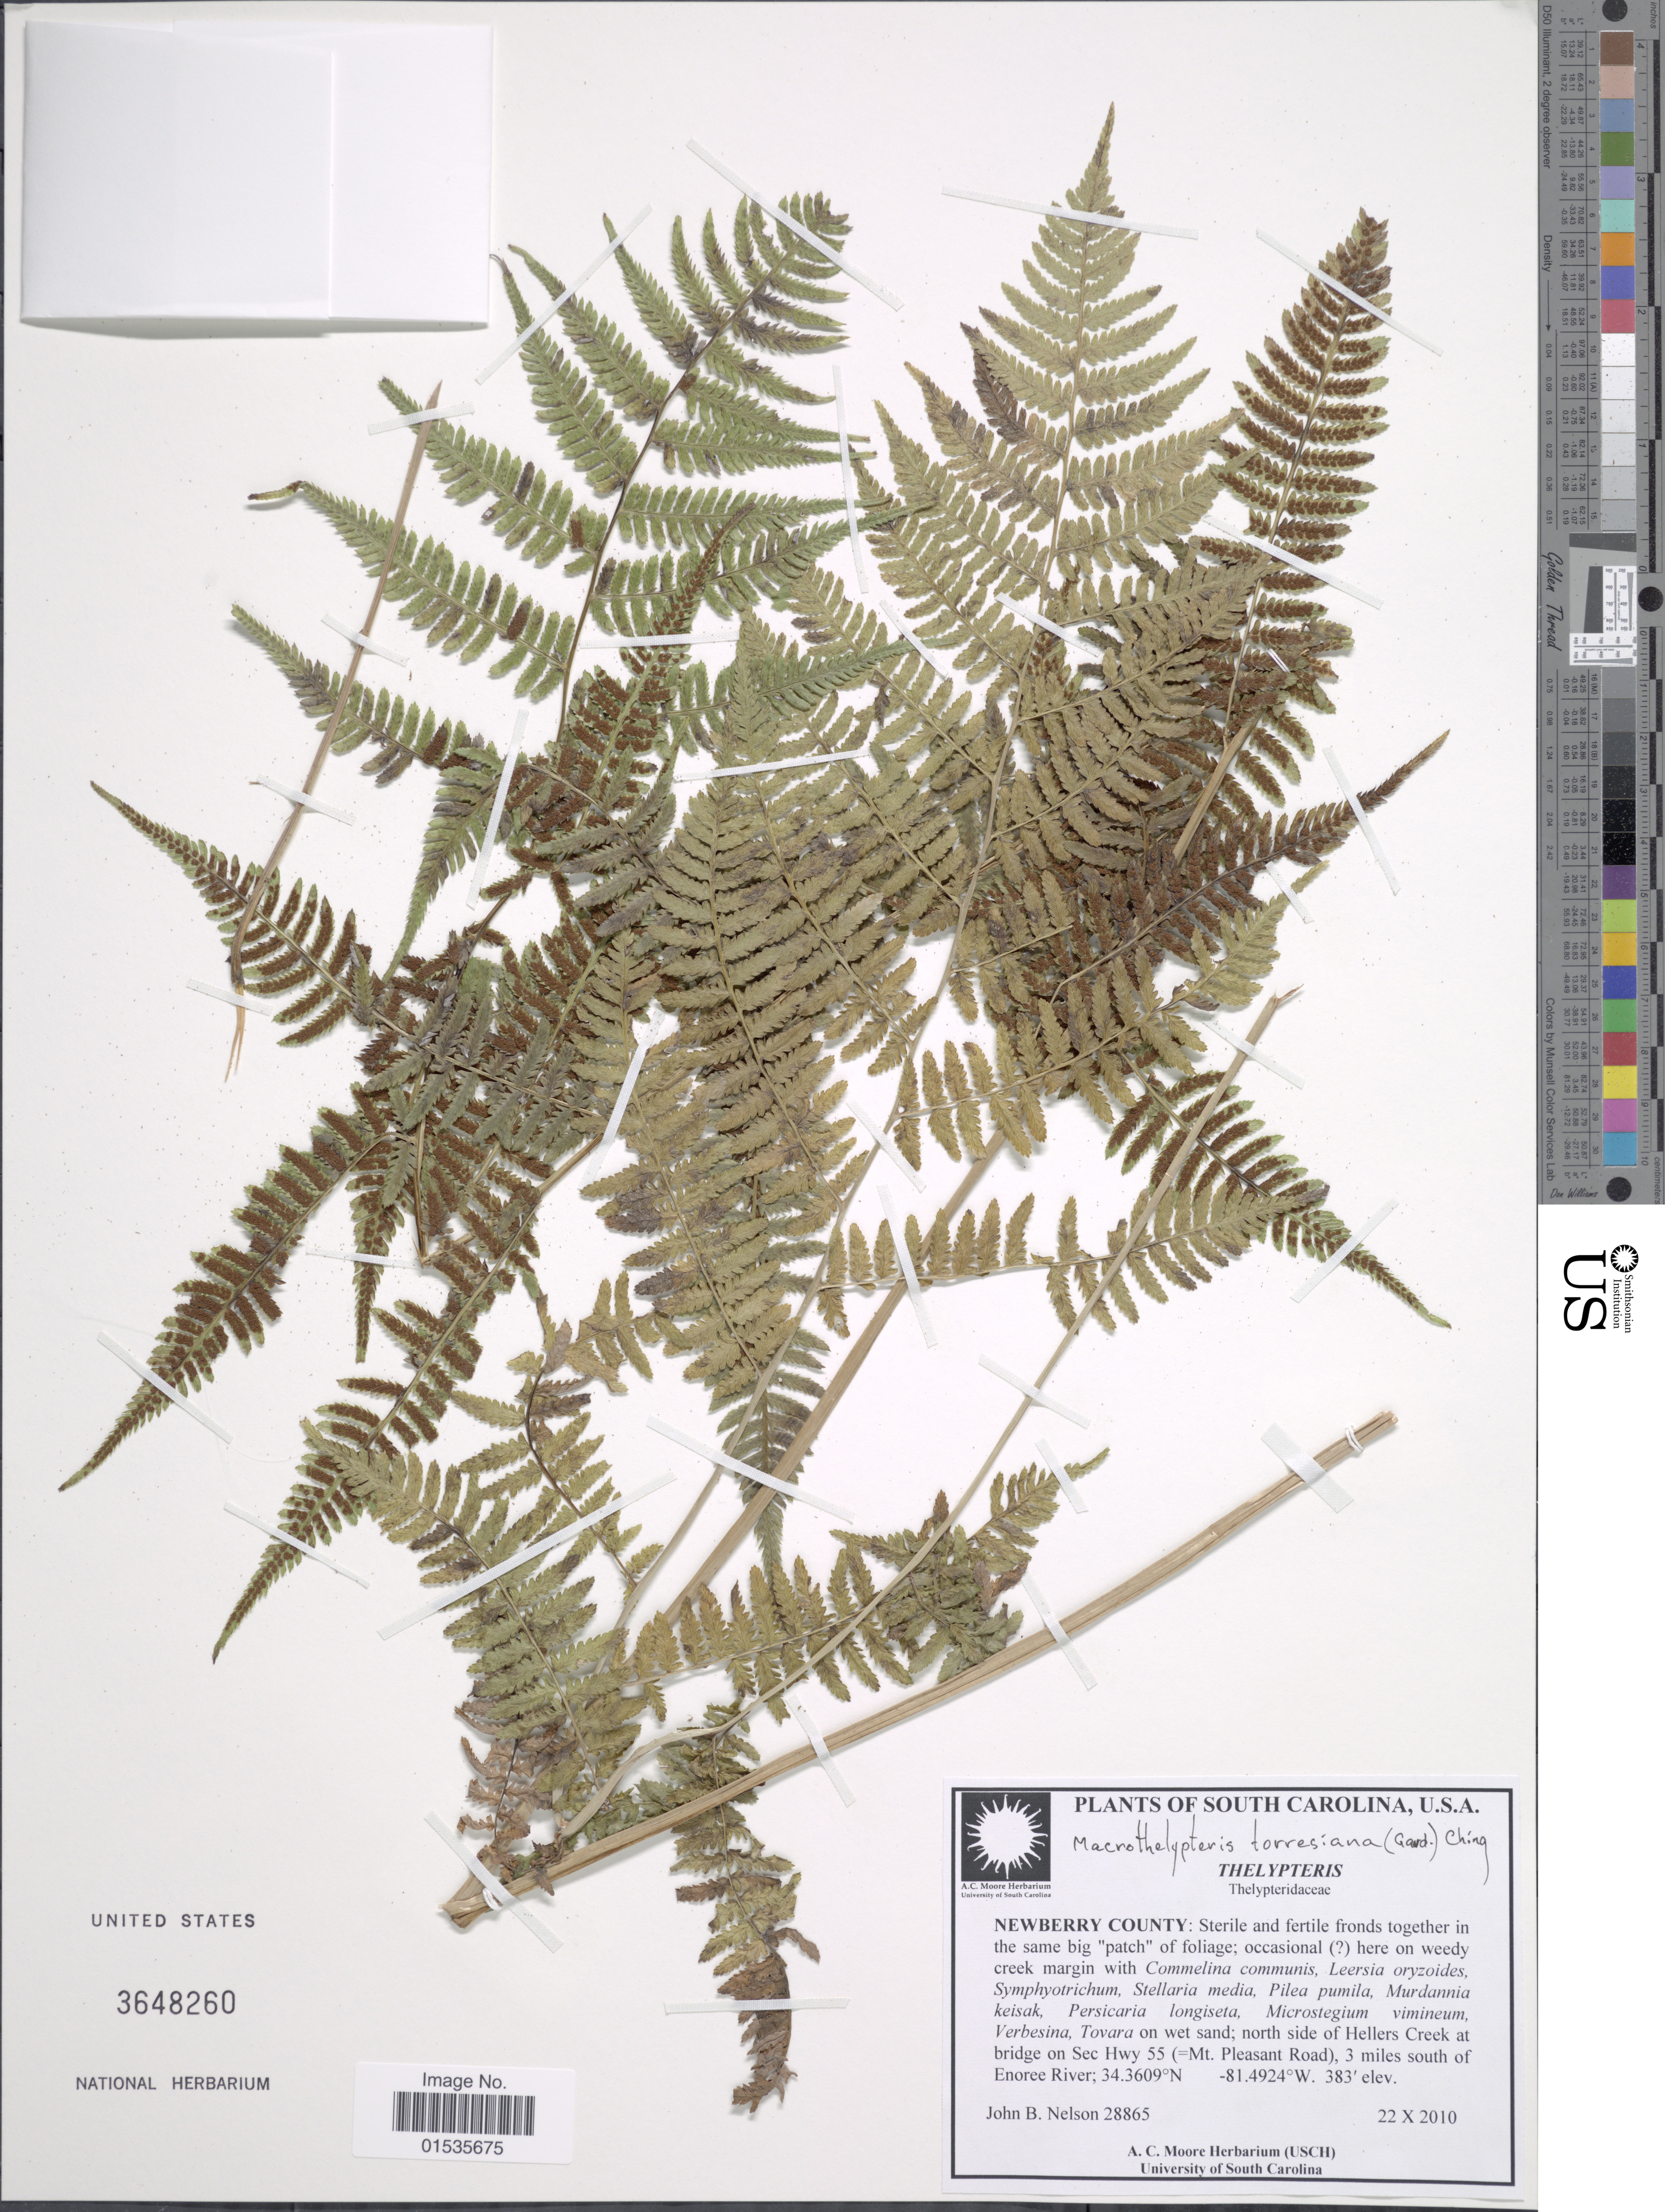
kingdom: Plantae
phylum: Tracheophyta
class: Polypodiopsida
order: Polypodiales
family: Thelypteridaceae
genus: Macrothelypteris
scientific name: Macrothelypteris torresiana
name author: (Gaudich.) Ching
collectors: J. B. Nelson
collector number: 28865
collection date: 2010-10-22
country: United States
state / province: South Carolina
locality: South Carolina, U.S.A. Newberry County. North side of Hellers Creek at bridge on Sec Hwy 55 (= Mt. Pleasant Road). 3 miles south of Enoree River.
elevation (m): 117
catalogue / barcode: US 3648260